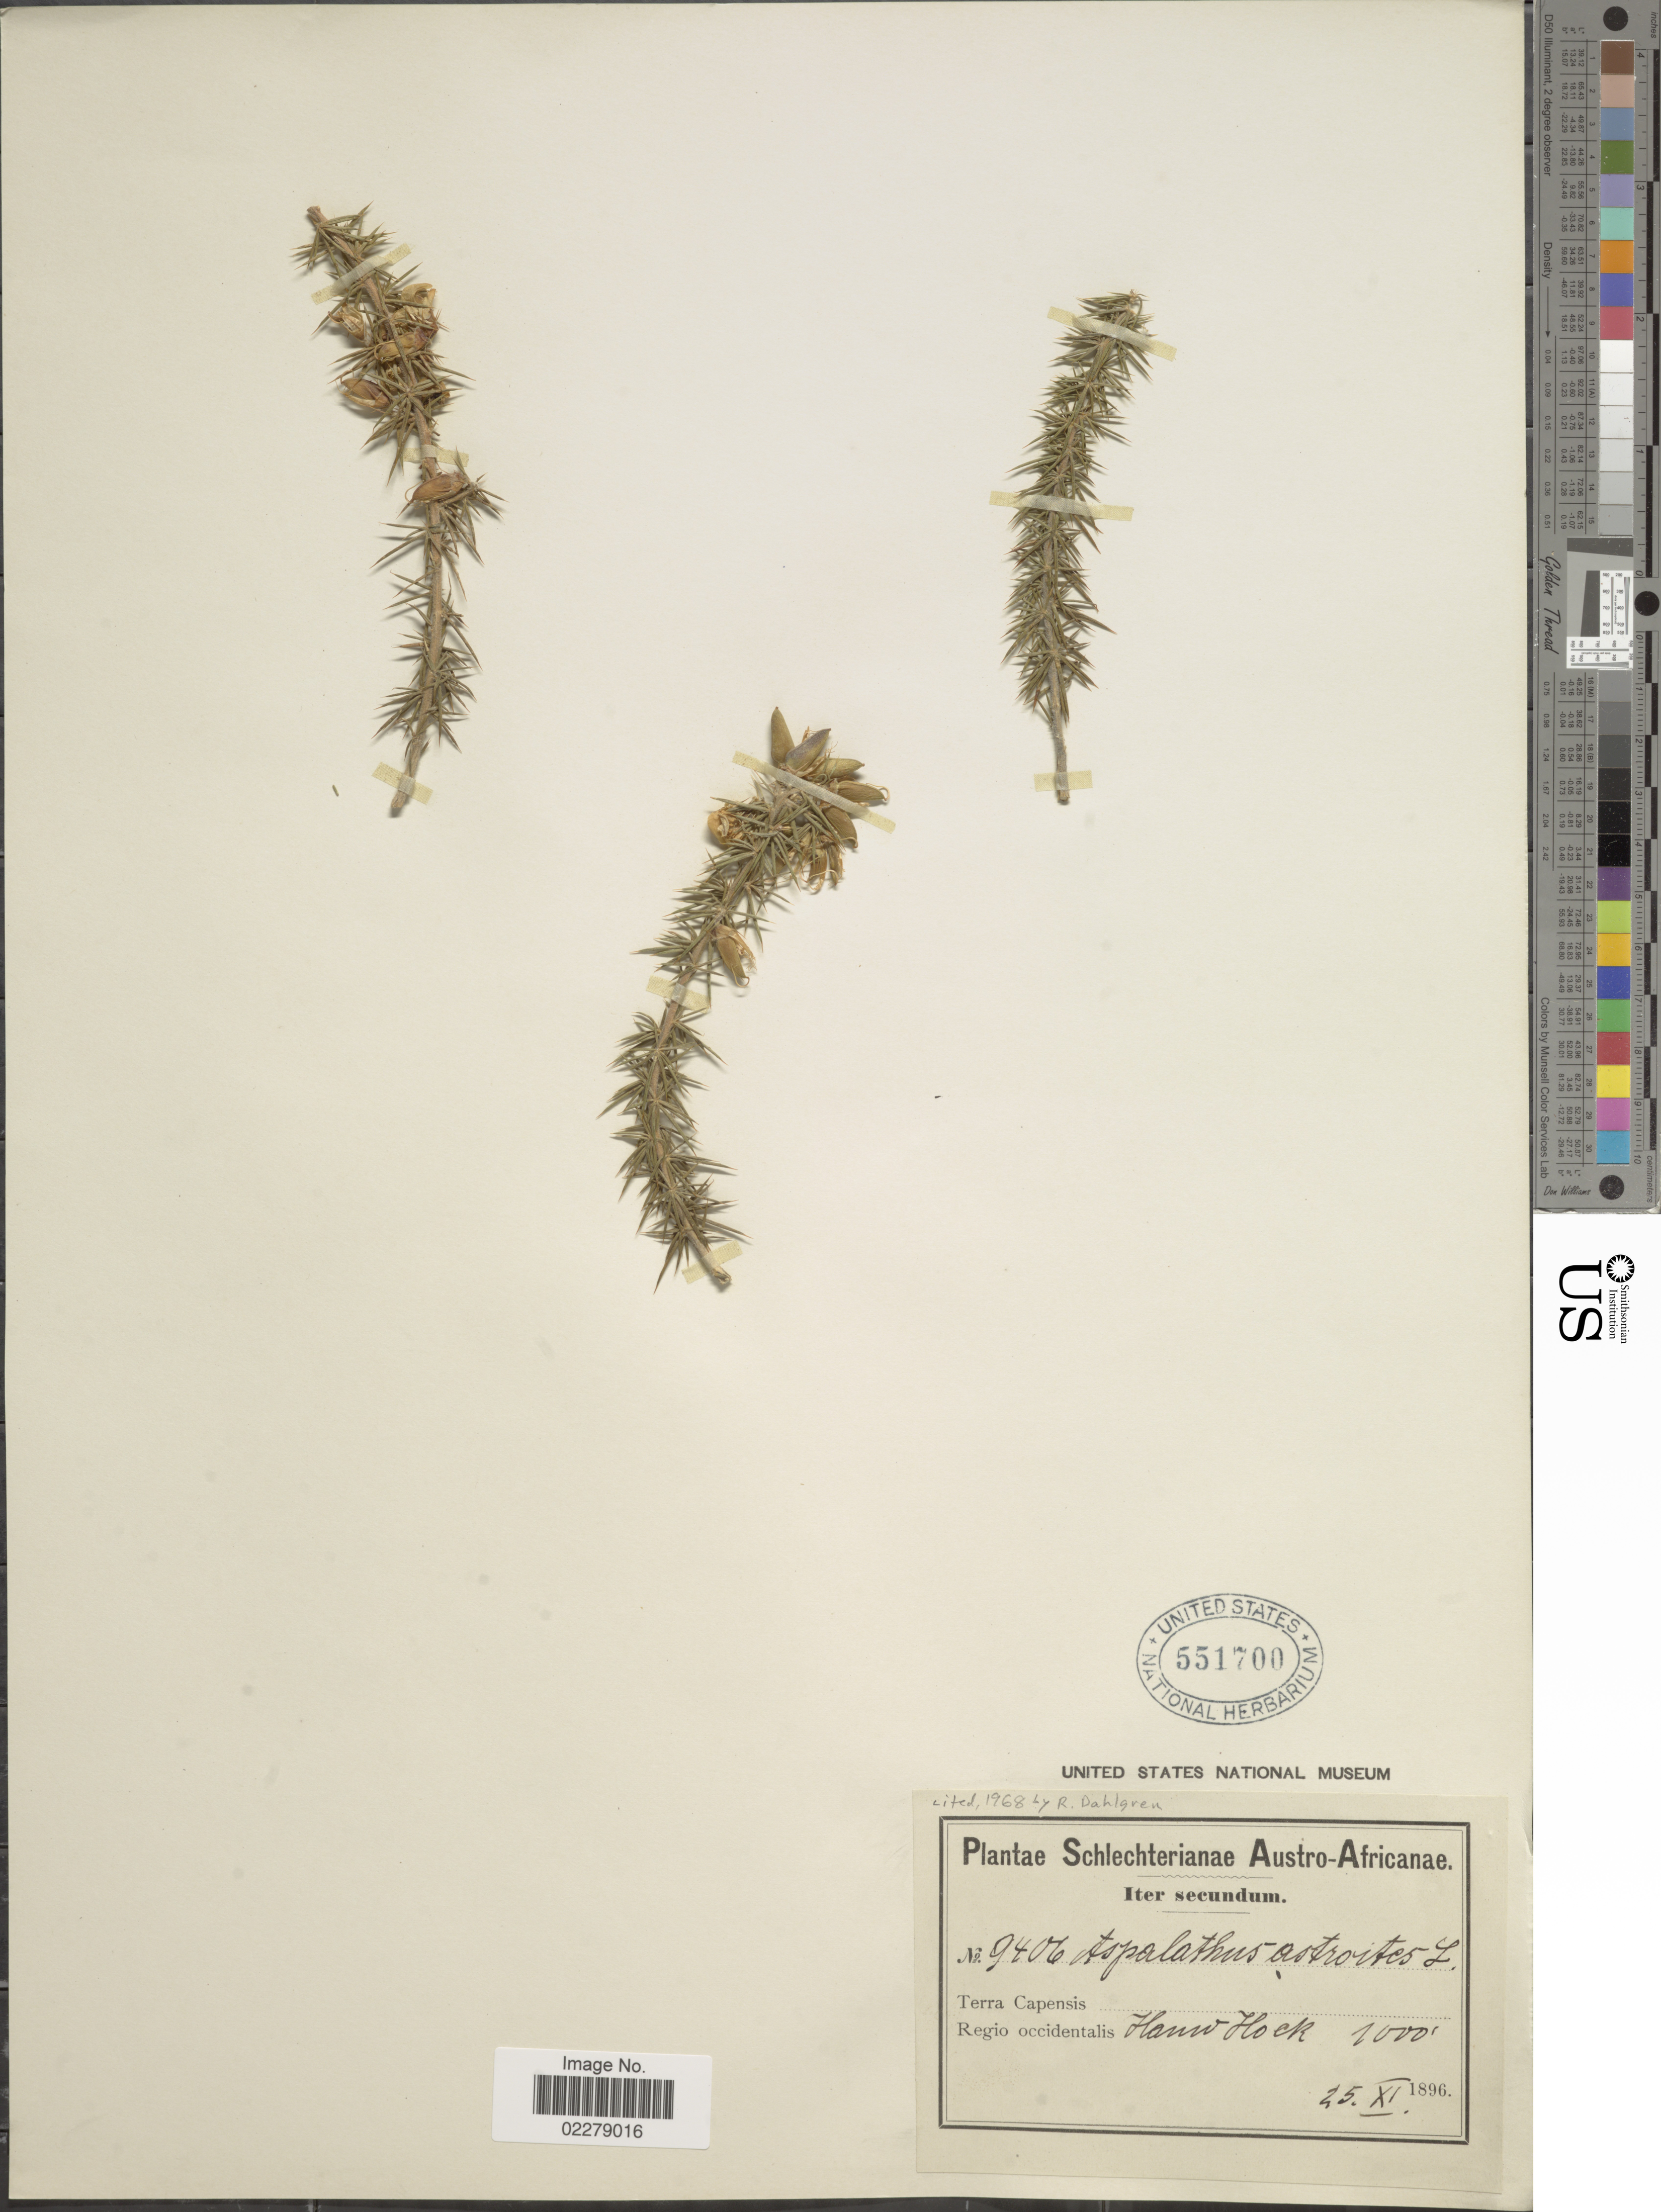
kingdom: Plantae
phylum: Tracheophyta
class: Magnoliopsida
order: Fabales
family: Fabaceae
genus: Aspalathus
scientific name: Aspalathus astroites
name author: L.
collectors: Schlechter, --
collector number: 9406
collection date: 1896-11-25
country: South Africa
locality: Austro- Africanae. Terra Capensis. Regio occidentalis Hann Hock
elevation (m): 305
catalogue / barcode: US 551700